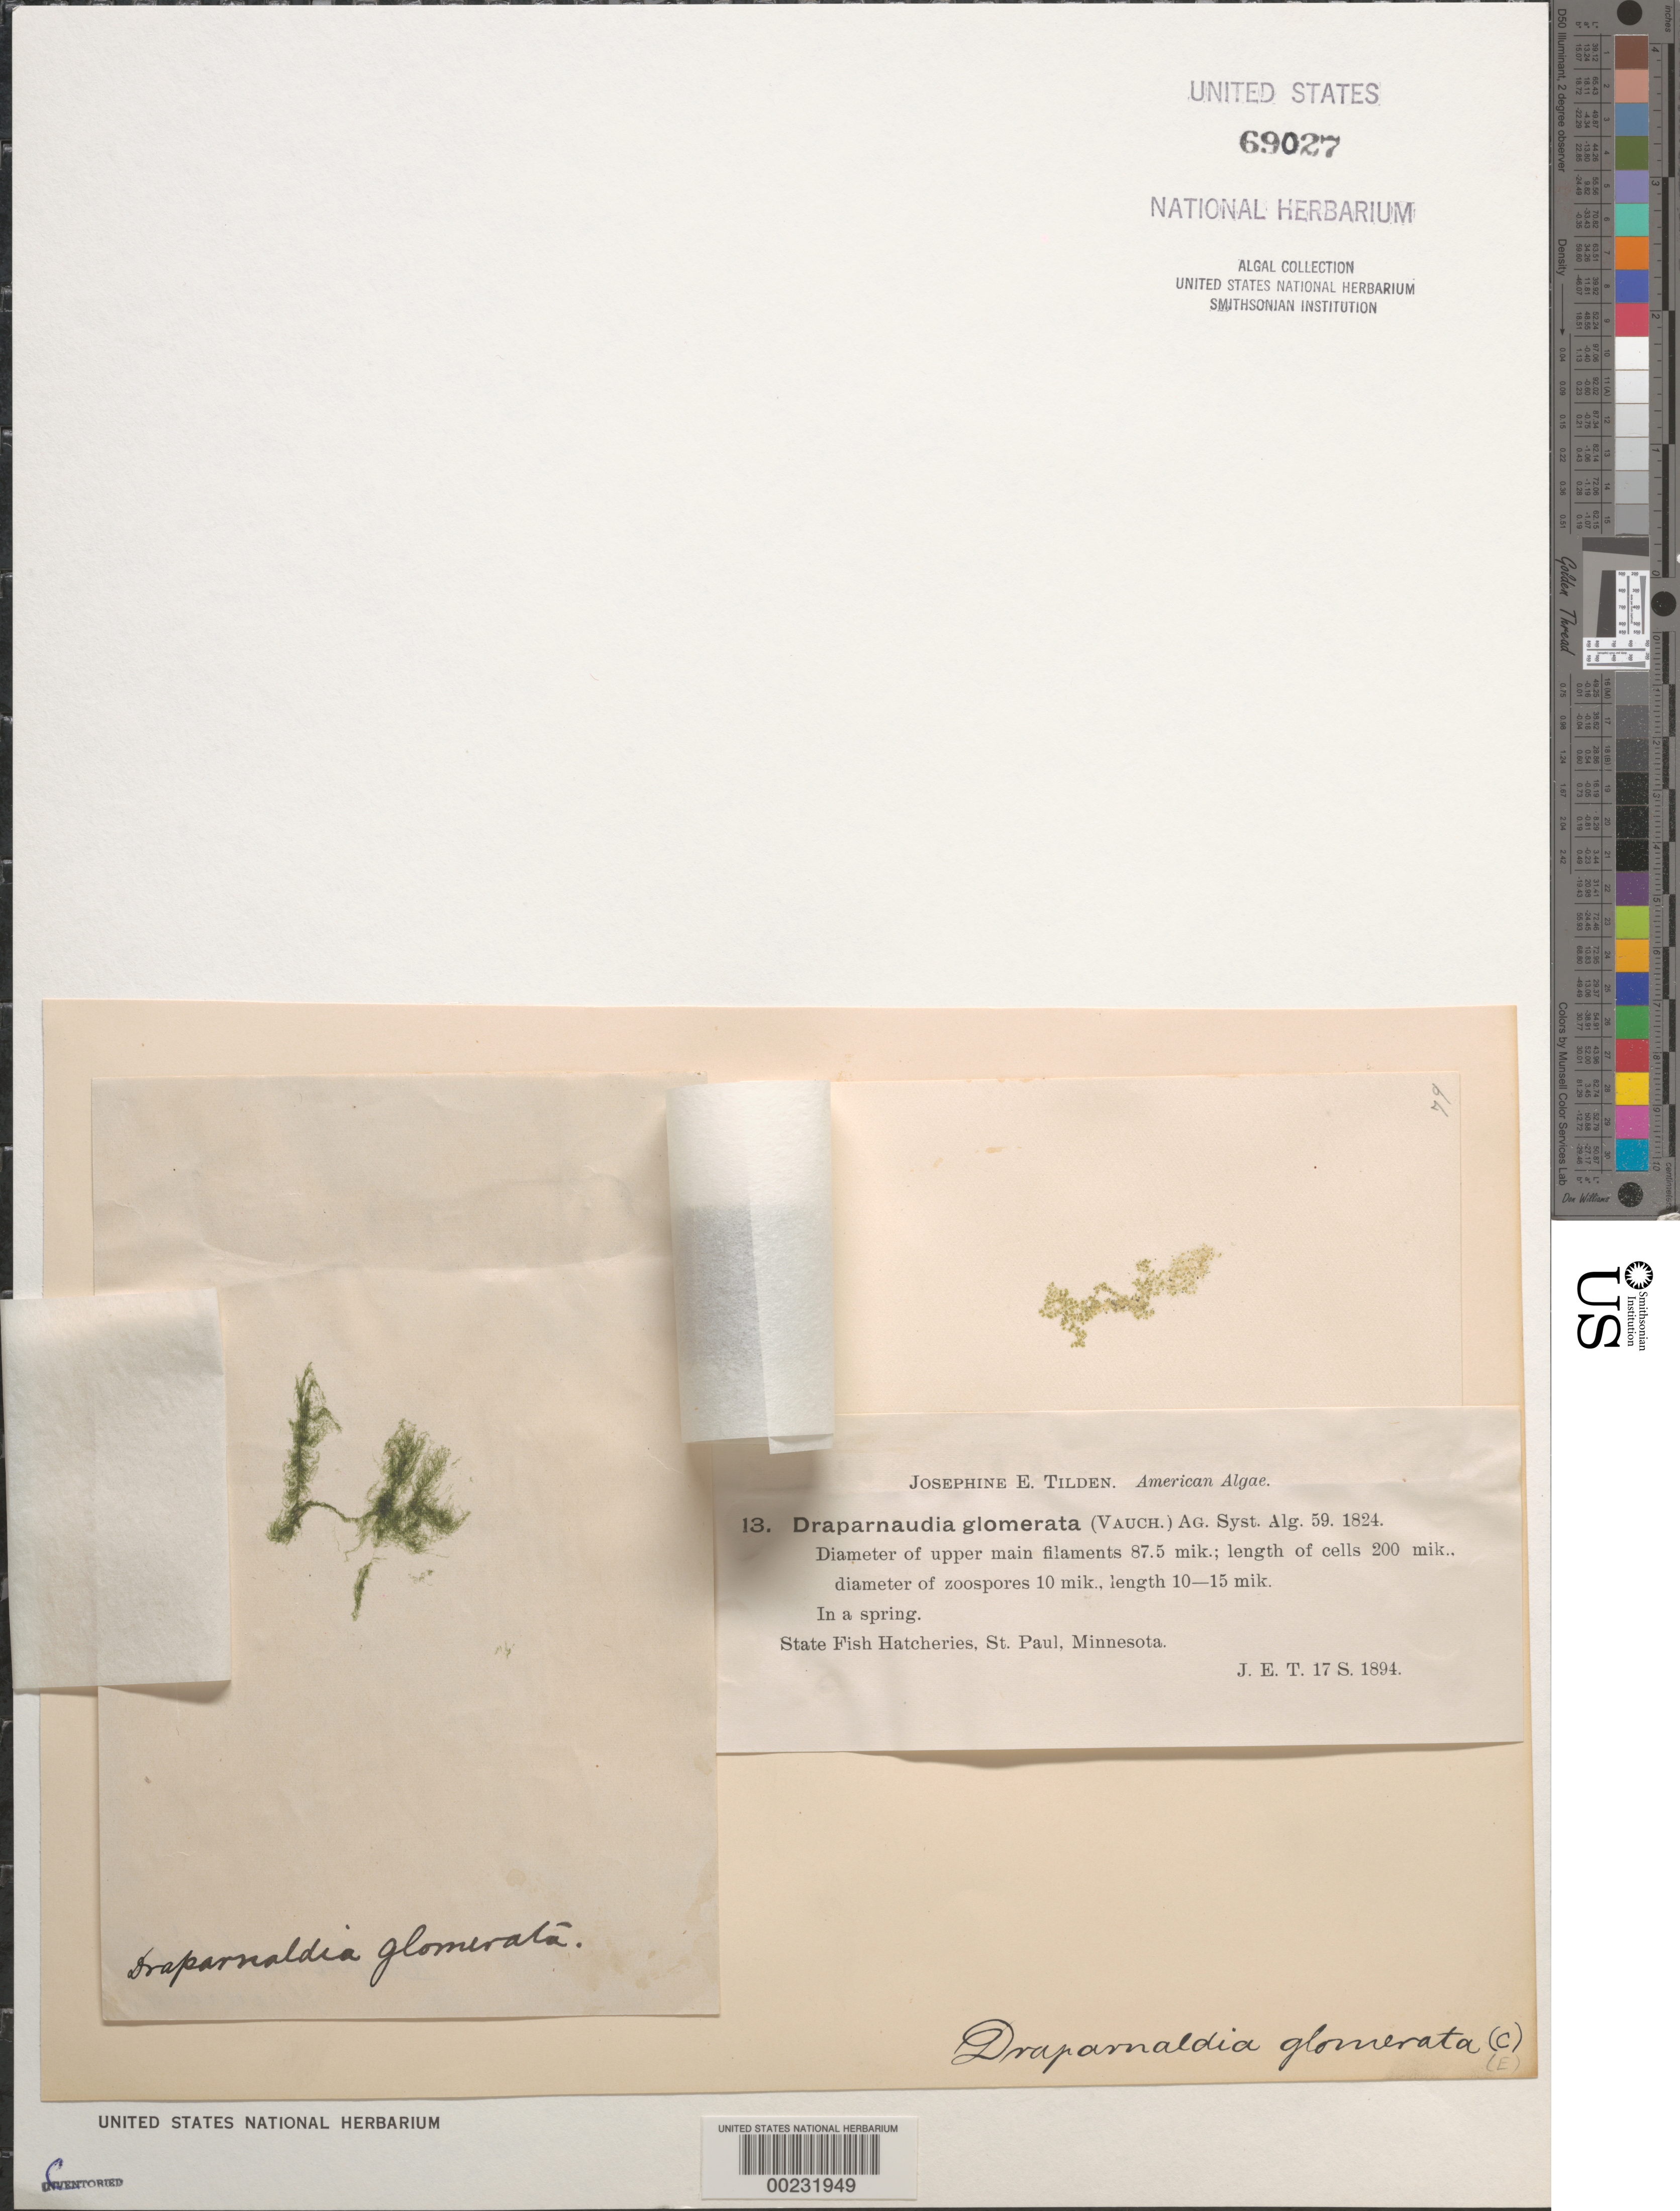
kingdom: Plantae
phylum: Chlorophyta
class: Chlorophyceae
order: Chaetophorales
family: Chaetophoraceae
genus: Draparnaldia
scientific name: Draparnaldia mutabilis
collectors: J. E. Tilden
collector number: JET 13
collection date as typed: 17 Sep 1894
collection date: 1894-09-17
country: United States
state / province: Minnesota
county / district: Ramsey County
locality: St. Paul, State Fish Hatcheries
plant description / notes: Tilden, American Algae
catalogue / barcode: US 69027